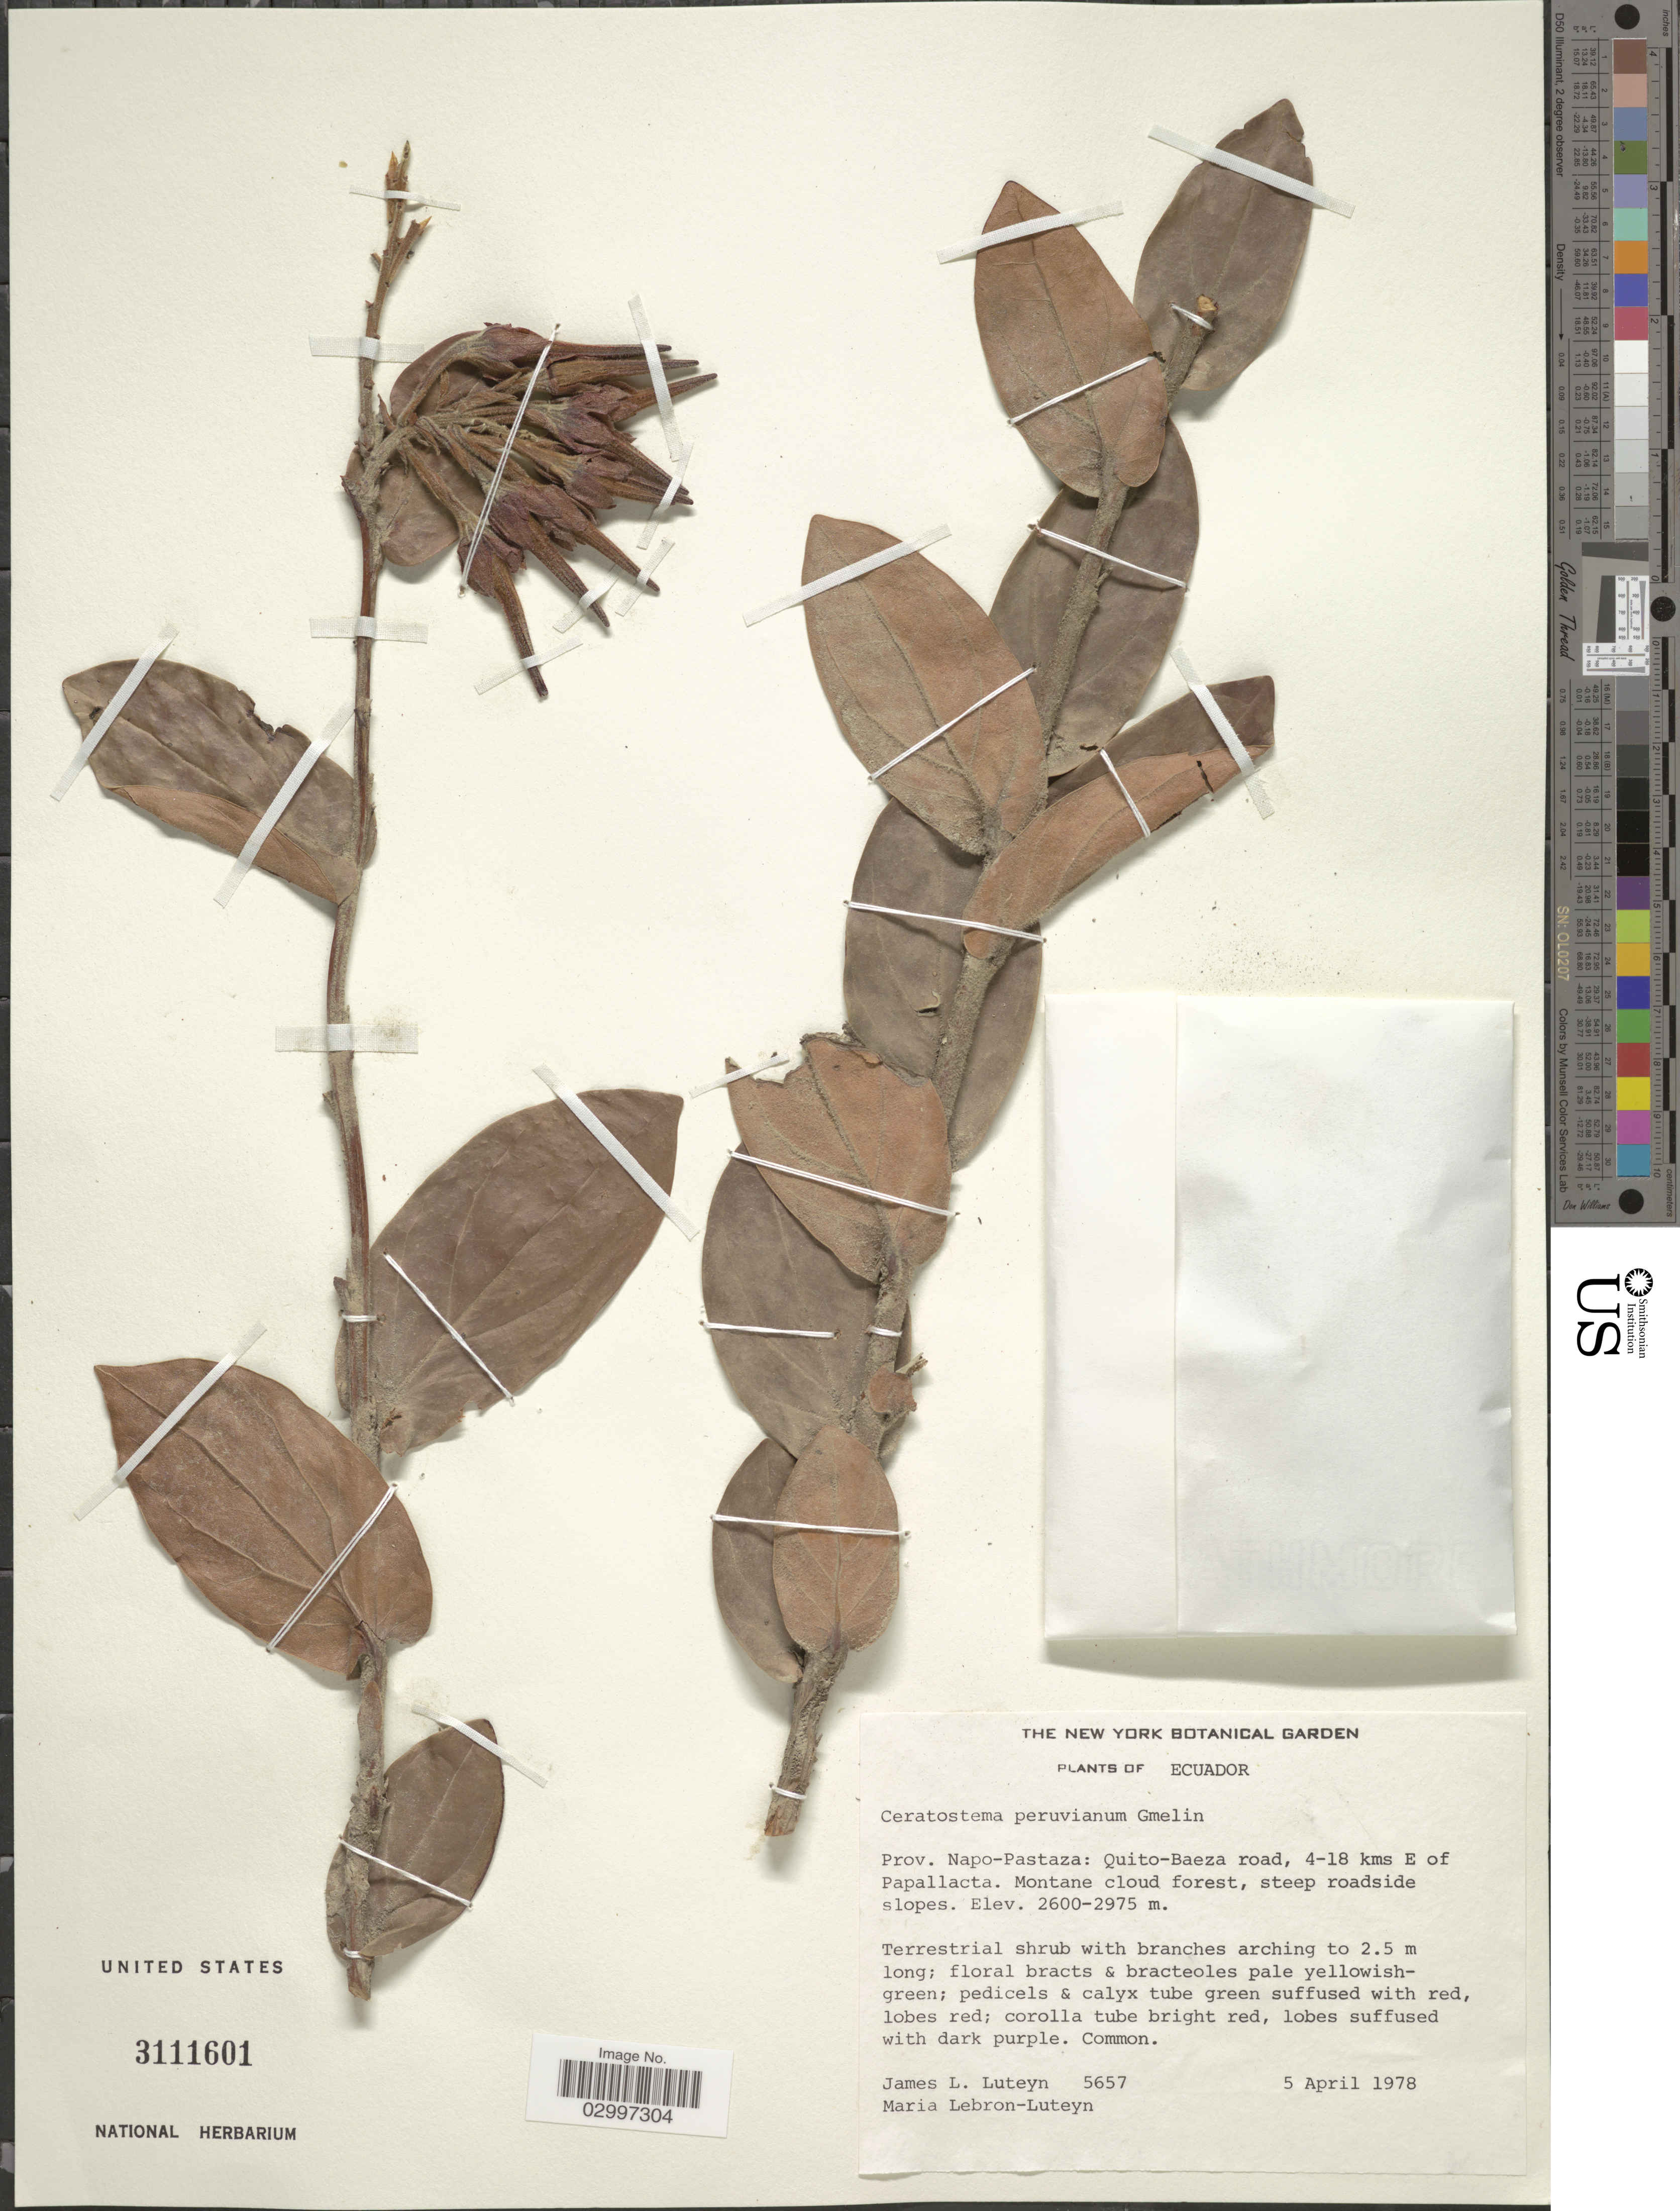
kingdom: Plantae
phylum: Tracheophyta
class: Magnoliopsida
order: Ericales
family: Ericaceae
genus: Ceratostema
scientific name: Ceratostema peruvianum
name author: J.F. Gmel.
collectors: J. Luteyn & M. L. Lebrón-Luteyn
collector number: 5657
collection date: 1978-04-05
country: Ecuador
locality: Prov. Napo-Pastaza: Quito-Baeza road, 4-18 kms E of Papallacta.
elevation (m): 2600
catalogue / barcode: US 3111601